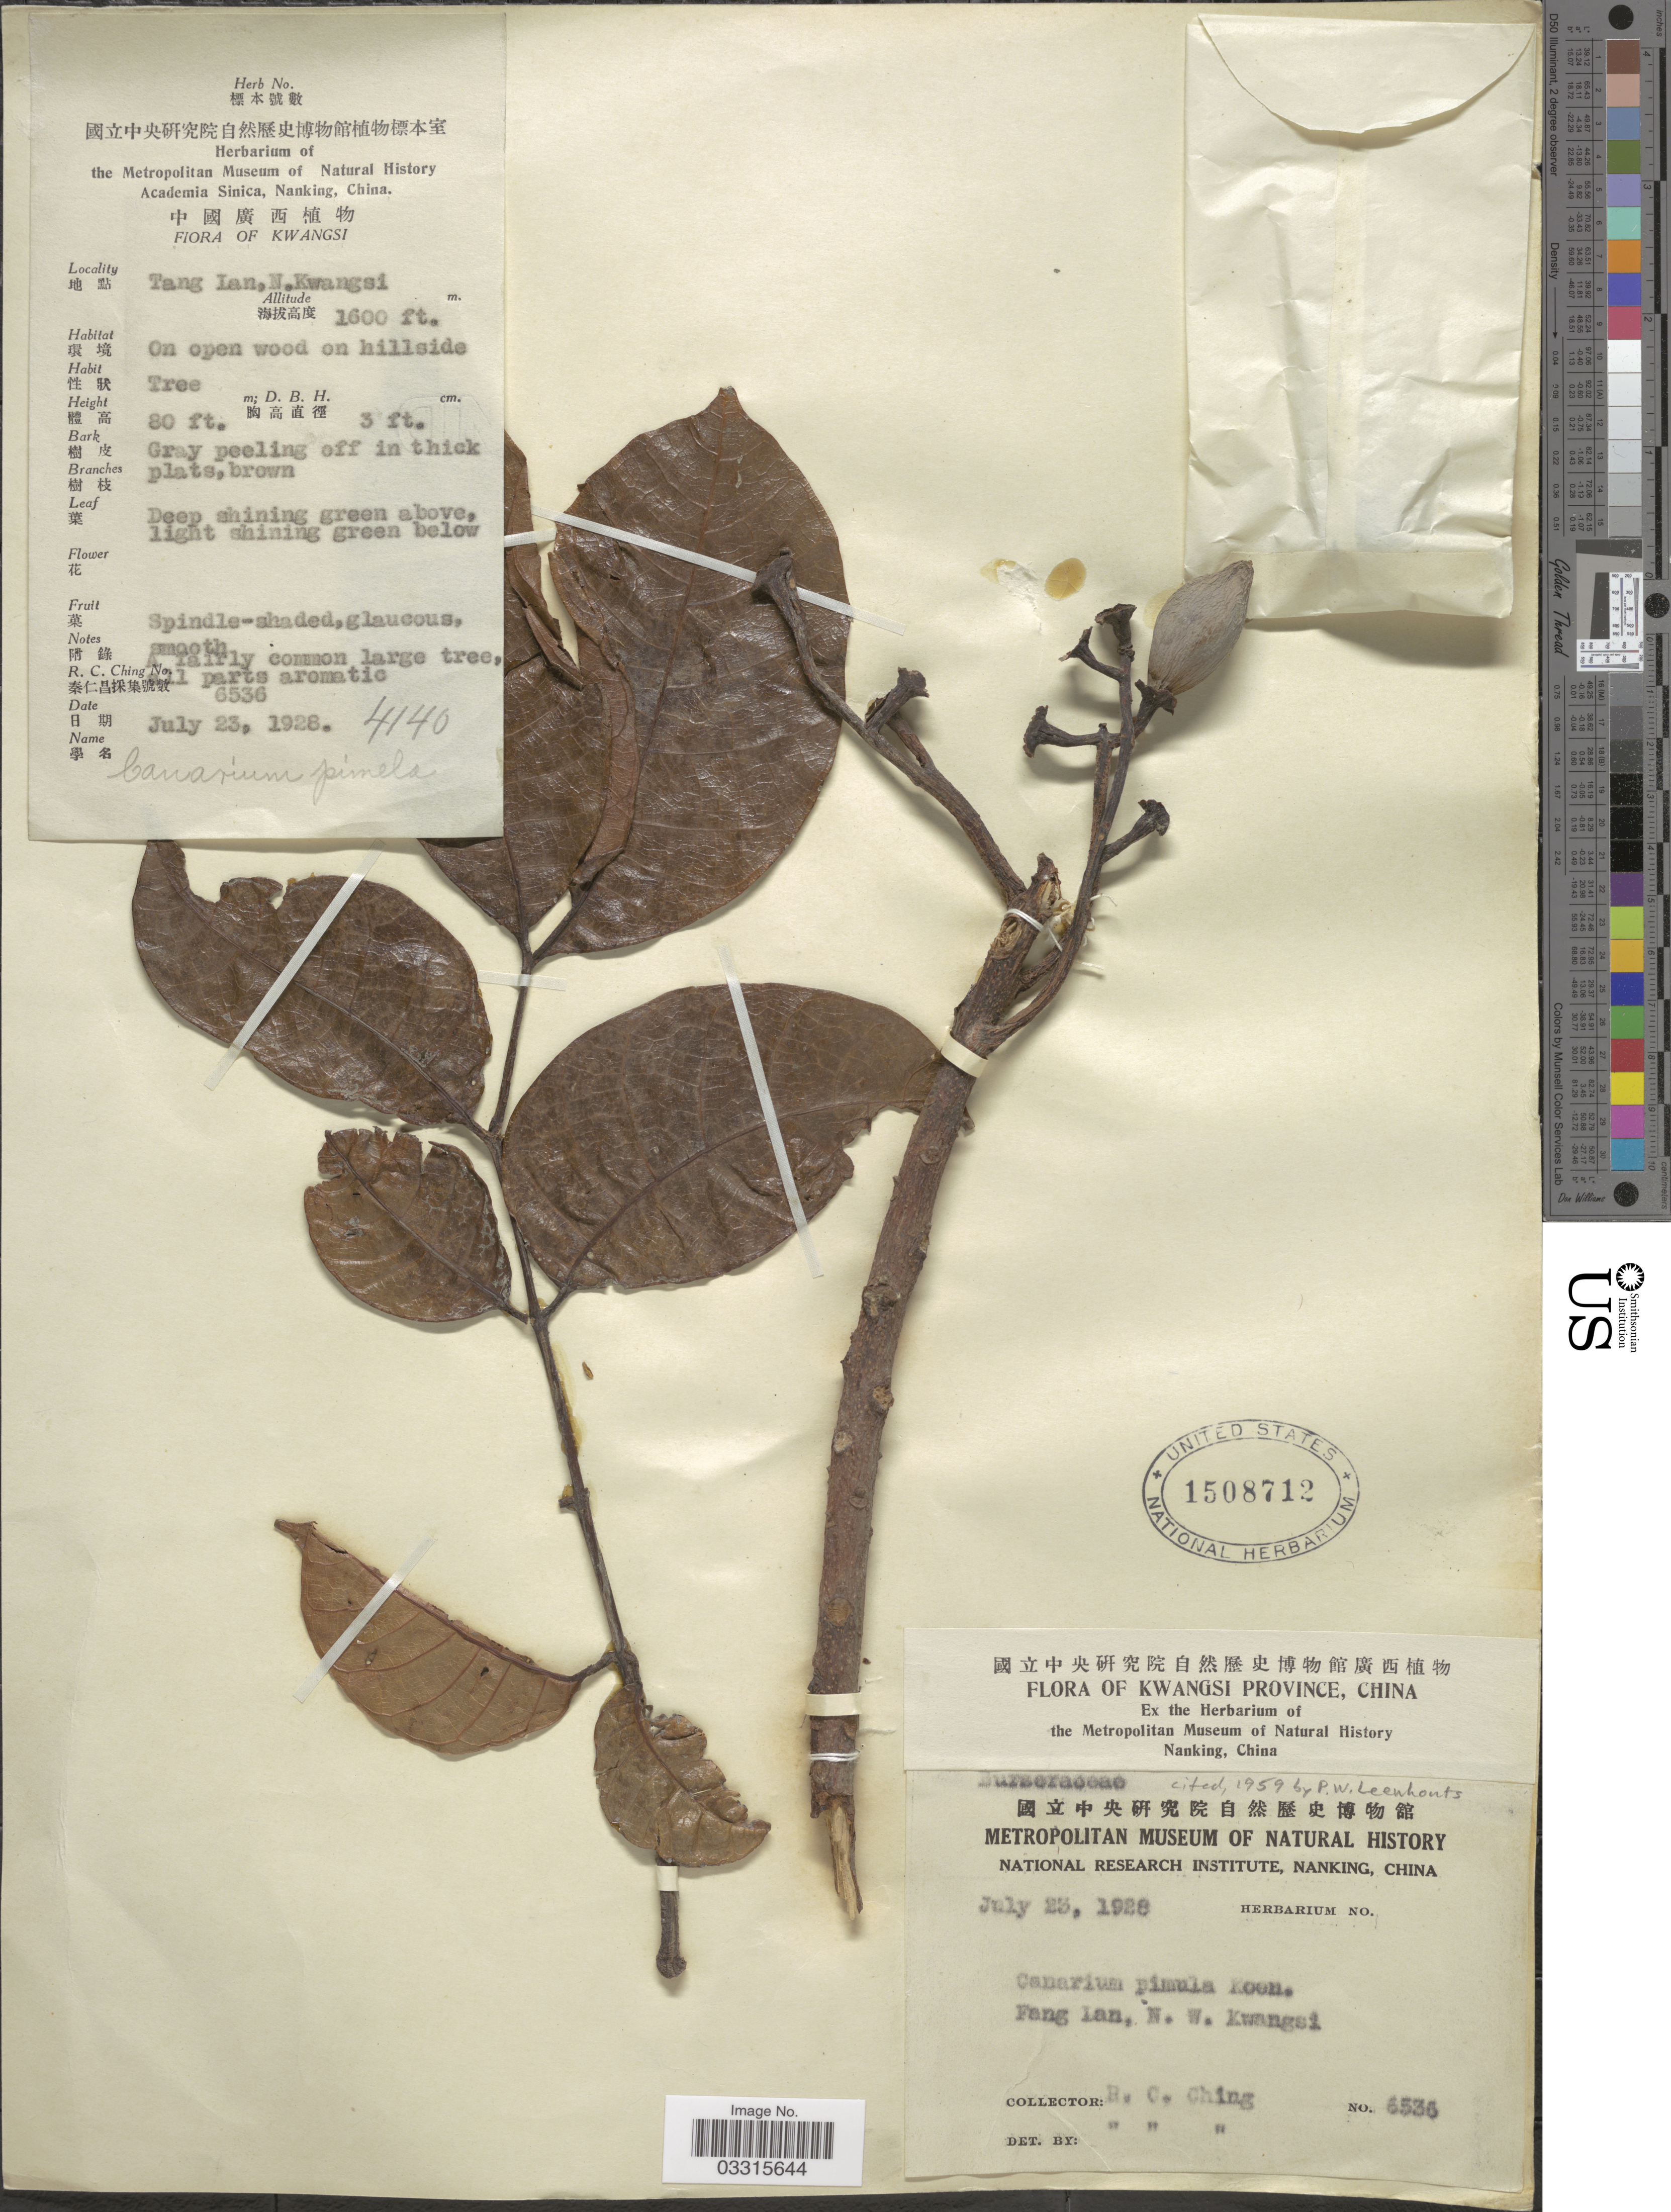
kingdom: Plantae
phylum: Tracheophyta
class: Magnoliopsida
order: Sapindales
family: Burseraceae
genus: Canarium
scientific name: Canarium pimela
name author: K.D. Koenig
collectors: R. C. Ching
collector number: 6536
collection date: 1928-07-23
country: China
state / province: Guangxi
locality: Kwangsi. Tang Lan, N. Kwangsi.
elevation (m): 488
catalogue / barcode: US 1508712